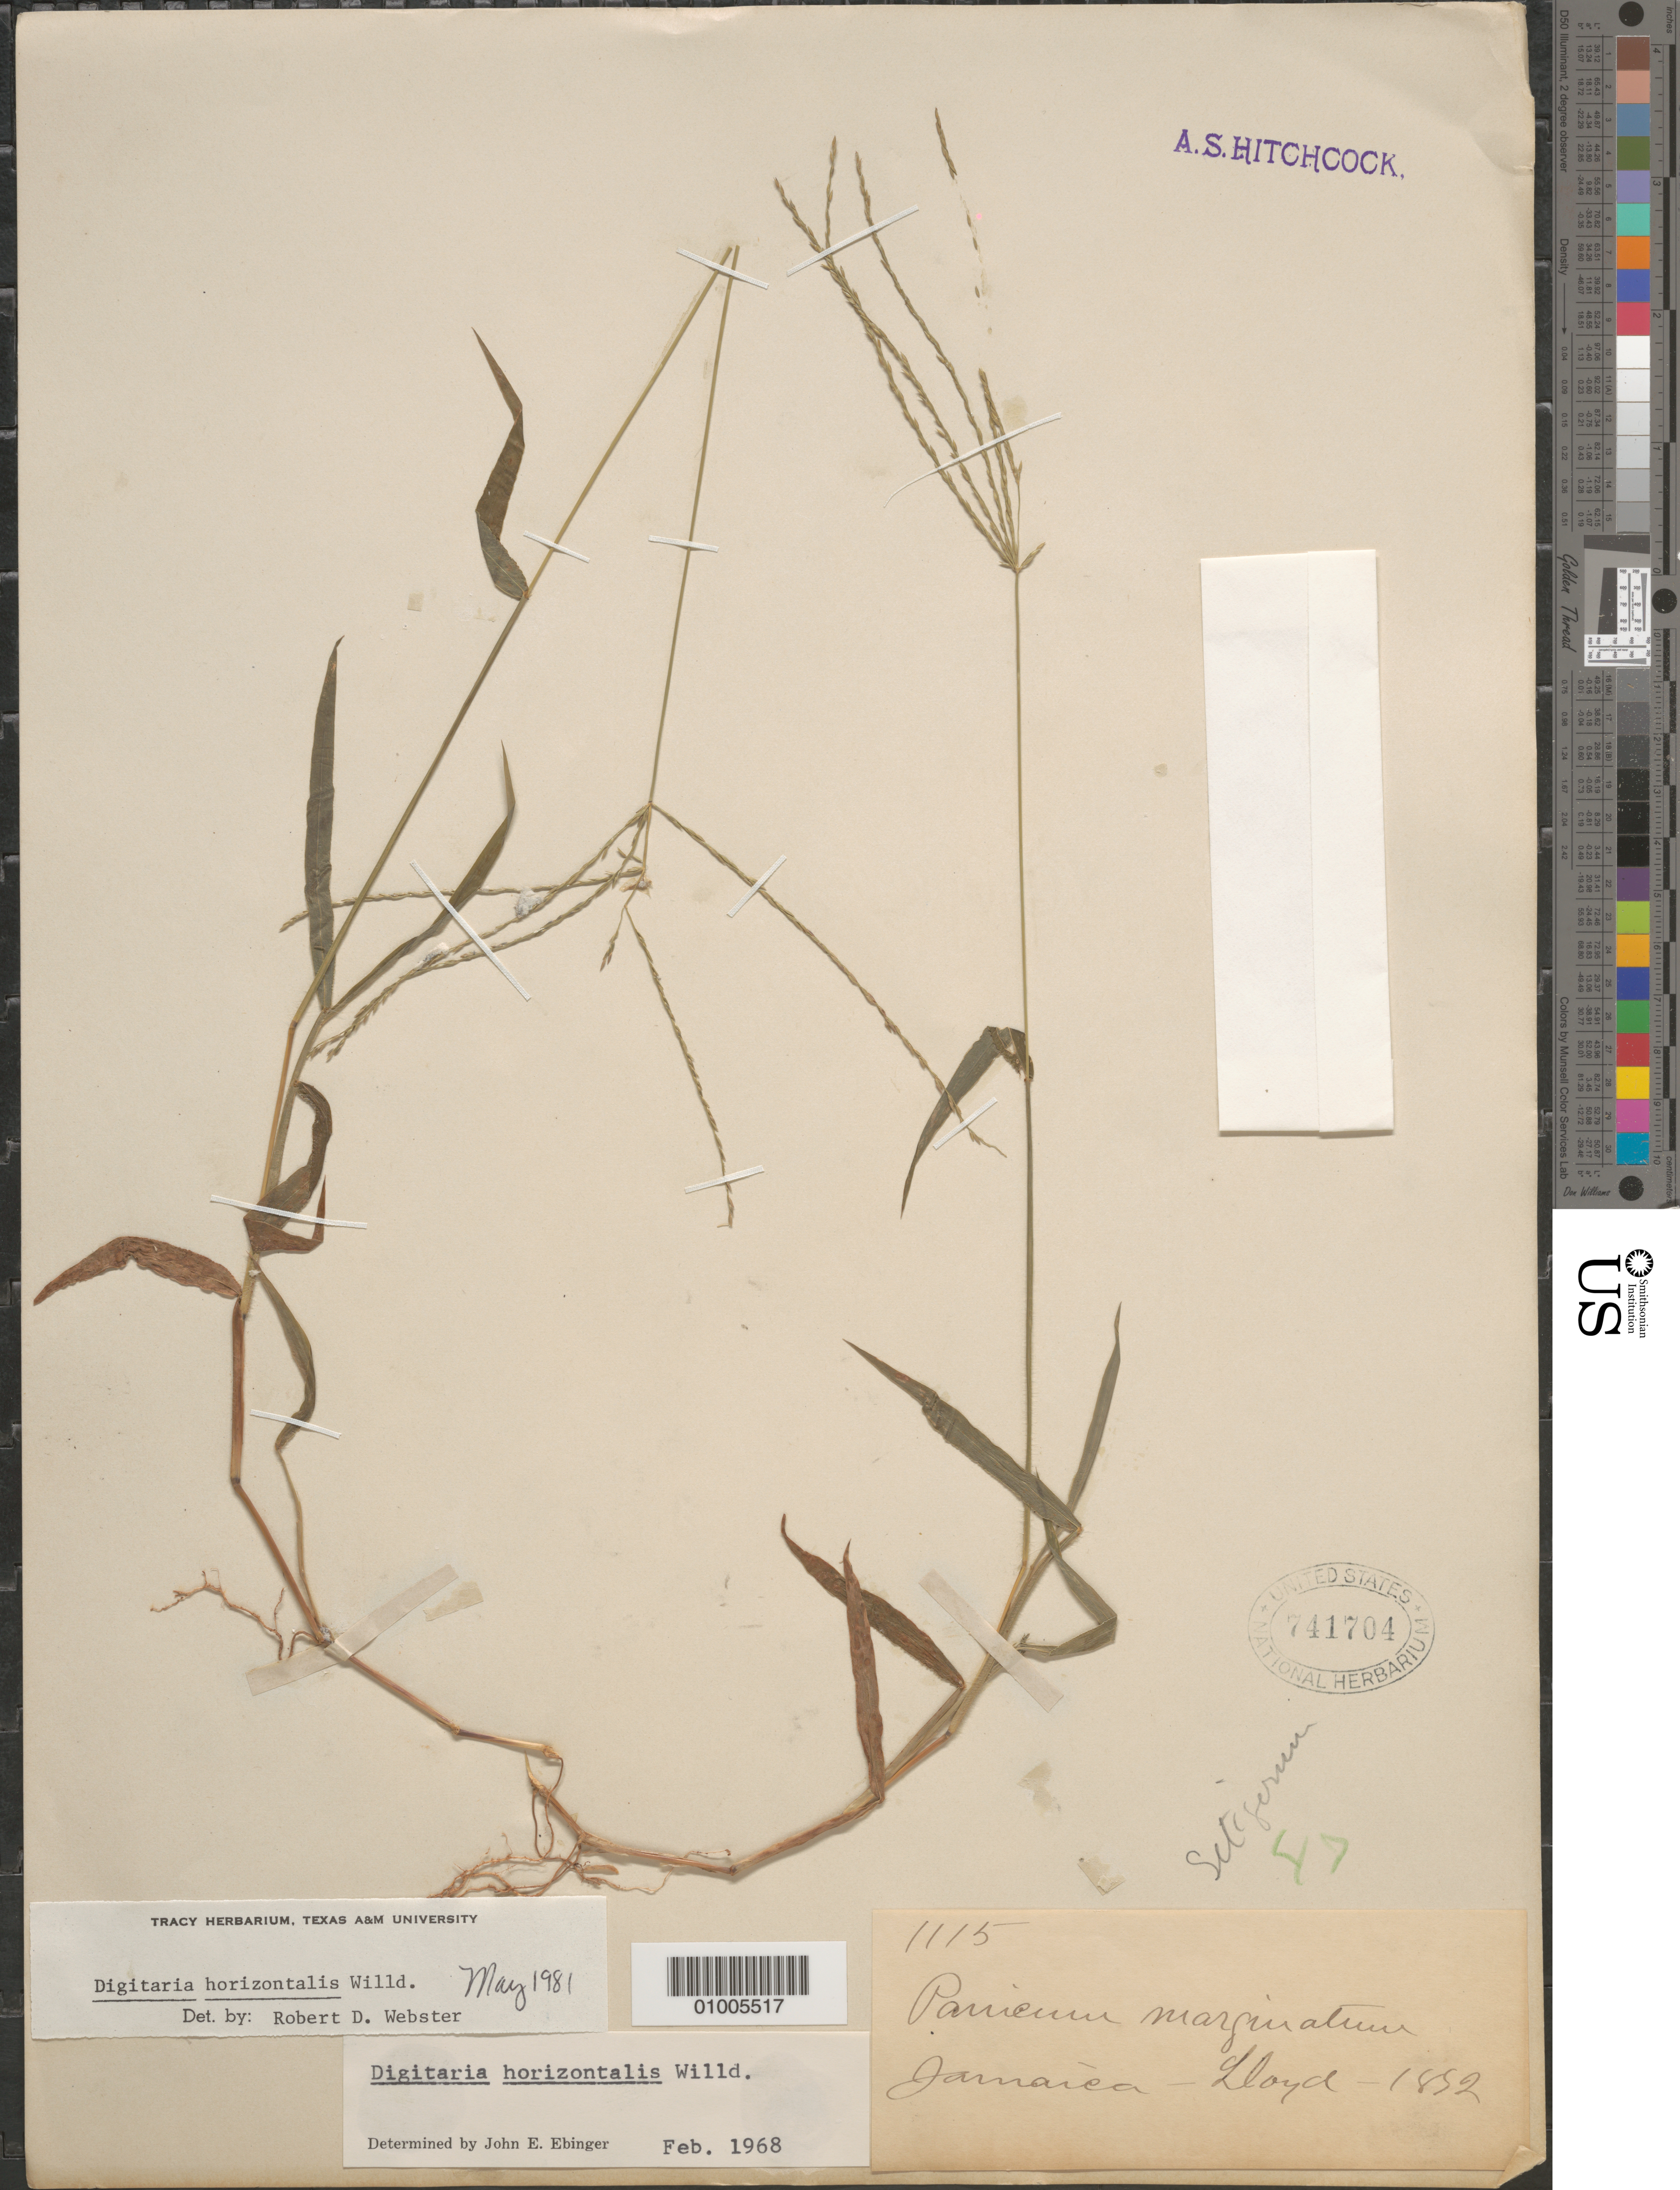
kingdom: Plantae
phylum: Tracheophyta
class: Liliopsida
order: Poales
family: Poaceae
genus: Digitaria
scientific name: Digitaria horizontalis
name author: Willd.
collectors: Lloyd, C. E.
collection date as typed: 11 May 1852 or 05 Nov 1852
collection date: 1852-05-11 or 1852-11-05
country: Jamaica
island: Jamaica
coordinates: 0 N, 0 E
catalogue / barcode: US 741704